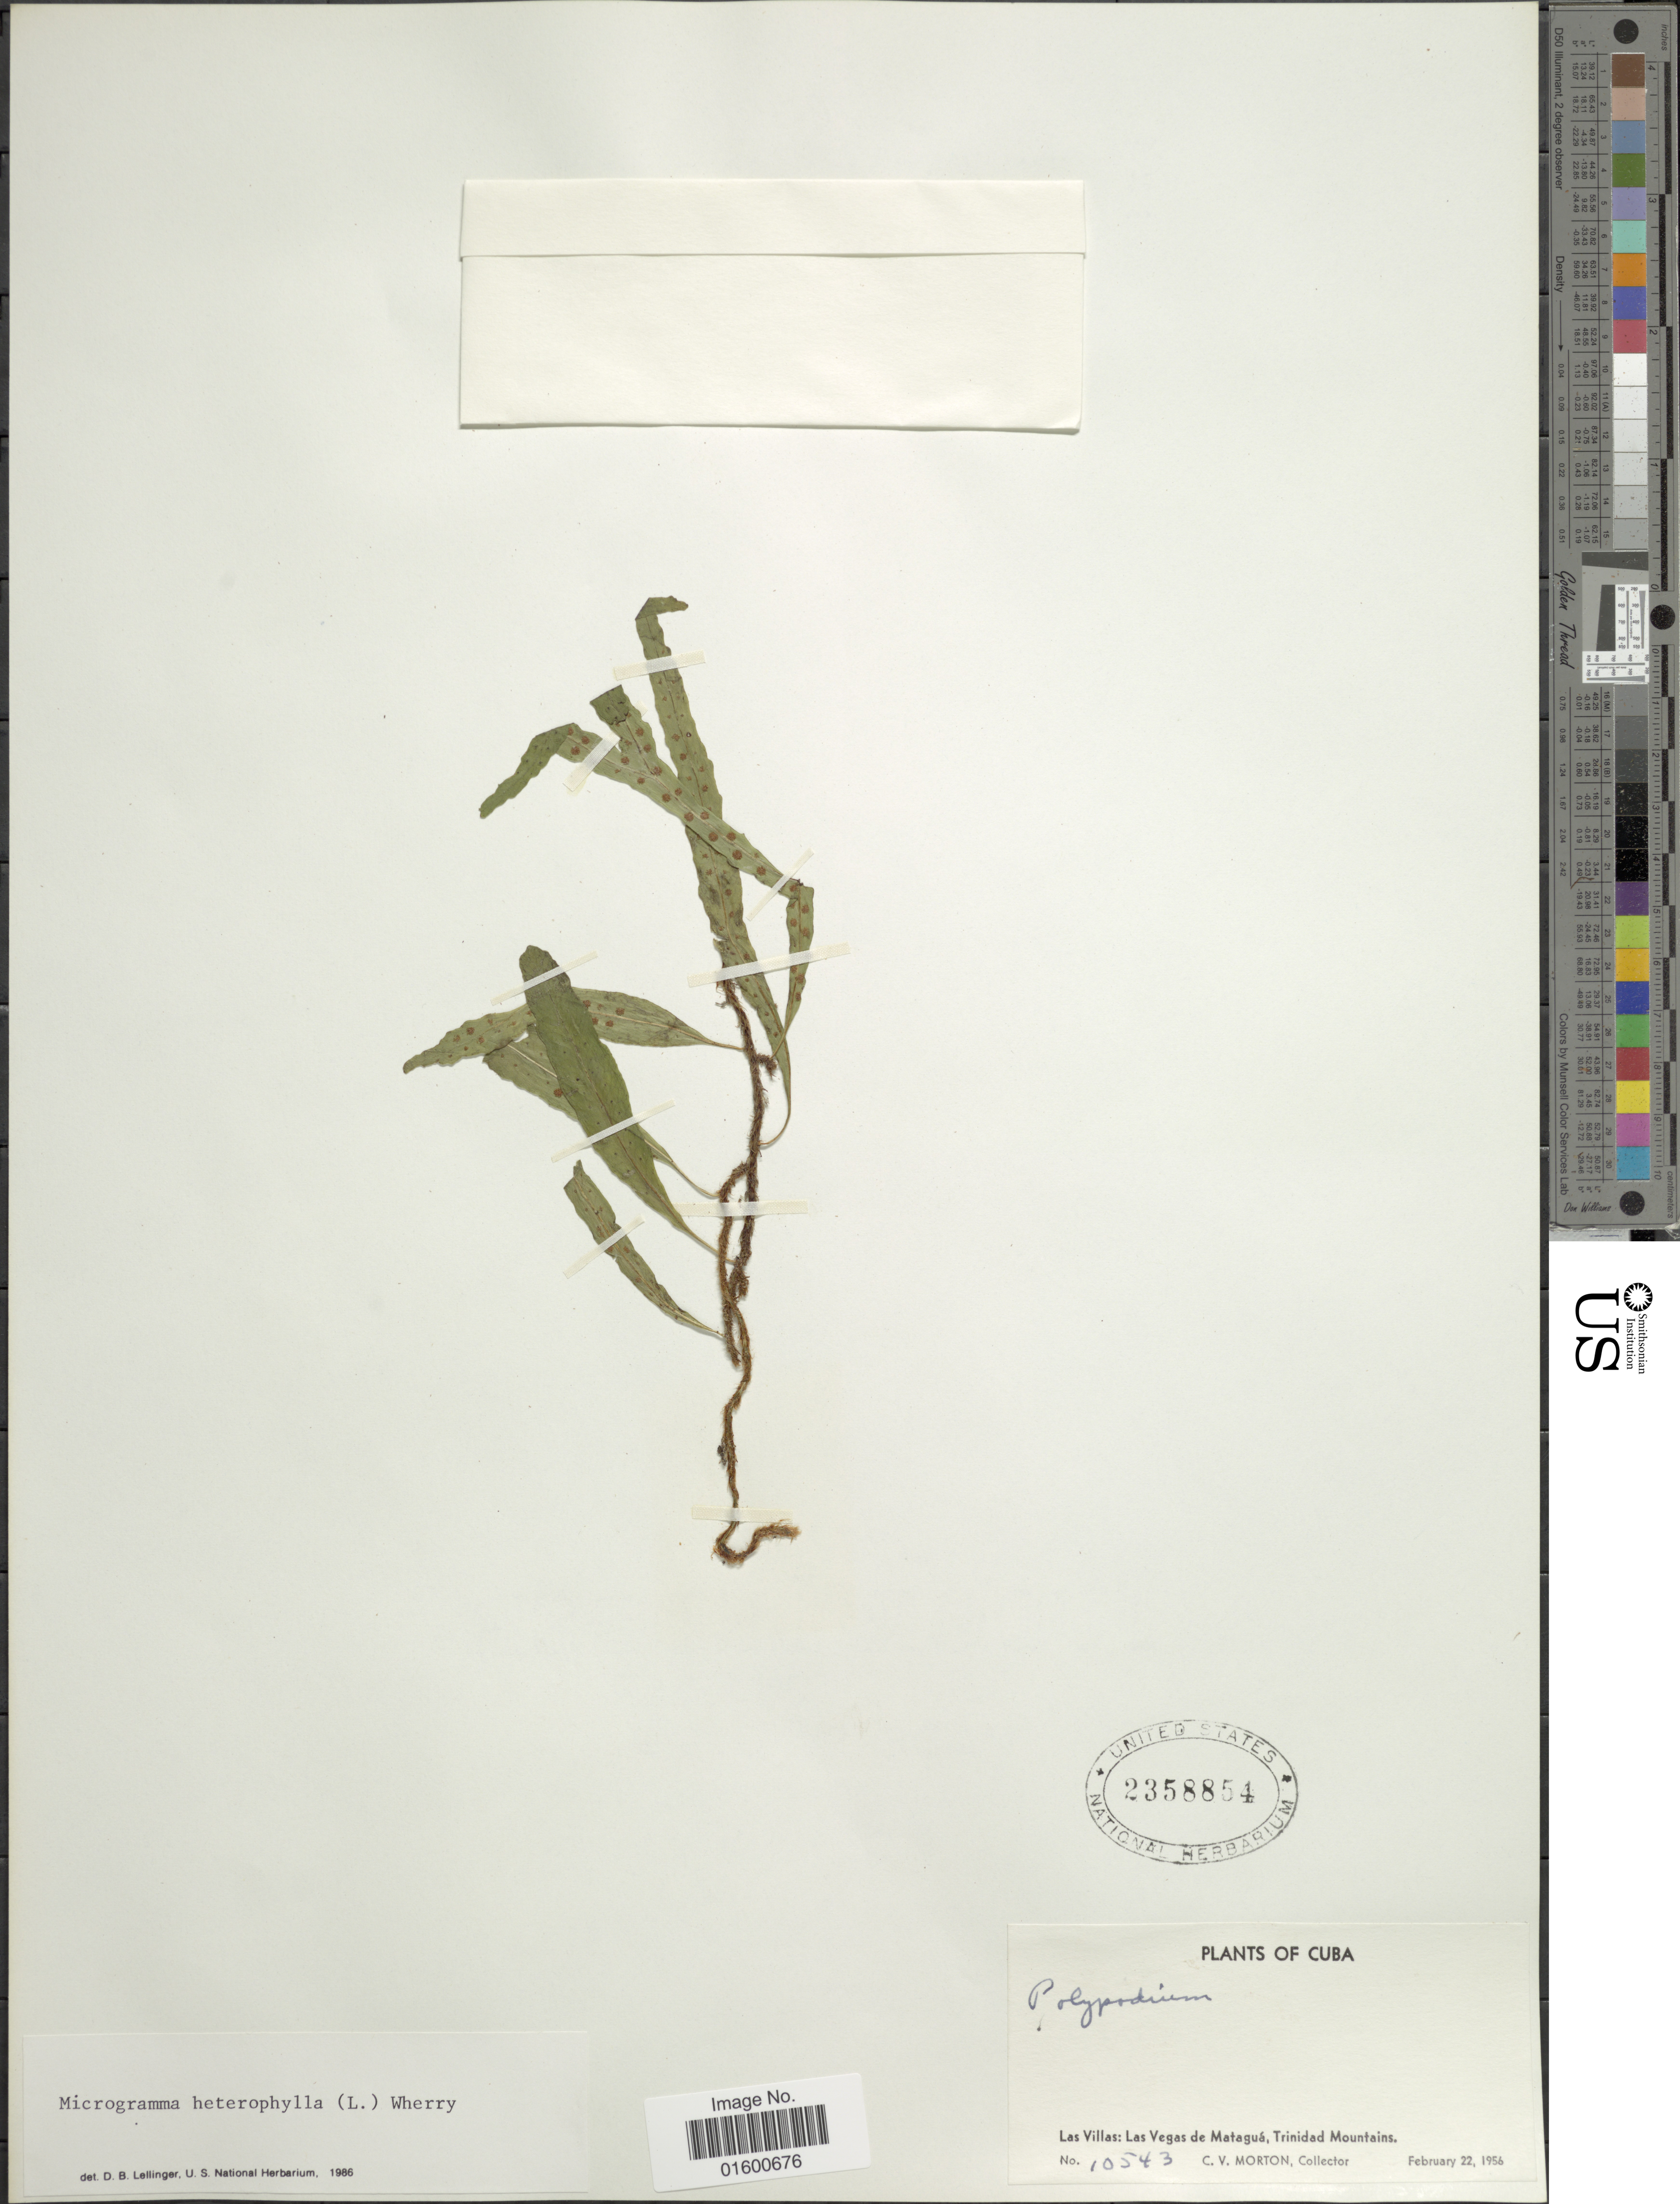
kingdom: Plantae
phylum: Tracheophyta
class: Polypodiopsida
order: Polypodiales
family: Polypodiaceae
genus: Microgramma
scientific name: Microgramma heterophylla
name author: (L.) Wherry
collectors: C. V. Morton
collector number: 10543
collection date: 1956-02-22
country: Cuba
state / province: Las Villas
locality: Las Villas: Las Vegas de Matagua, Trinidad Mountains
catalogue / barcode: US 2358854